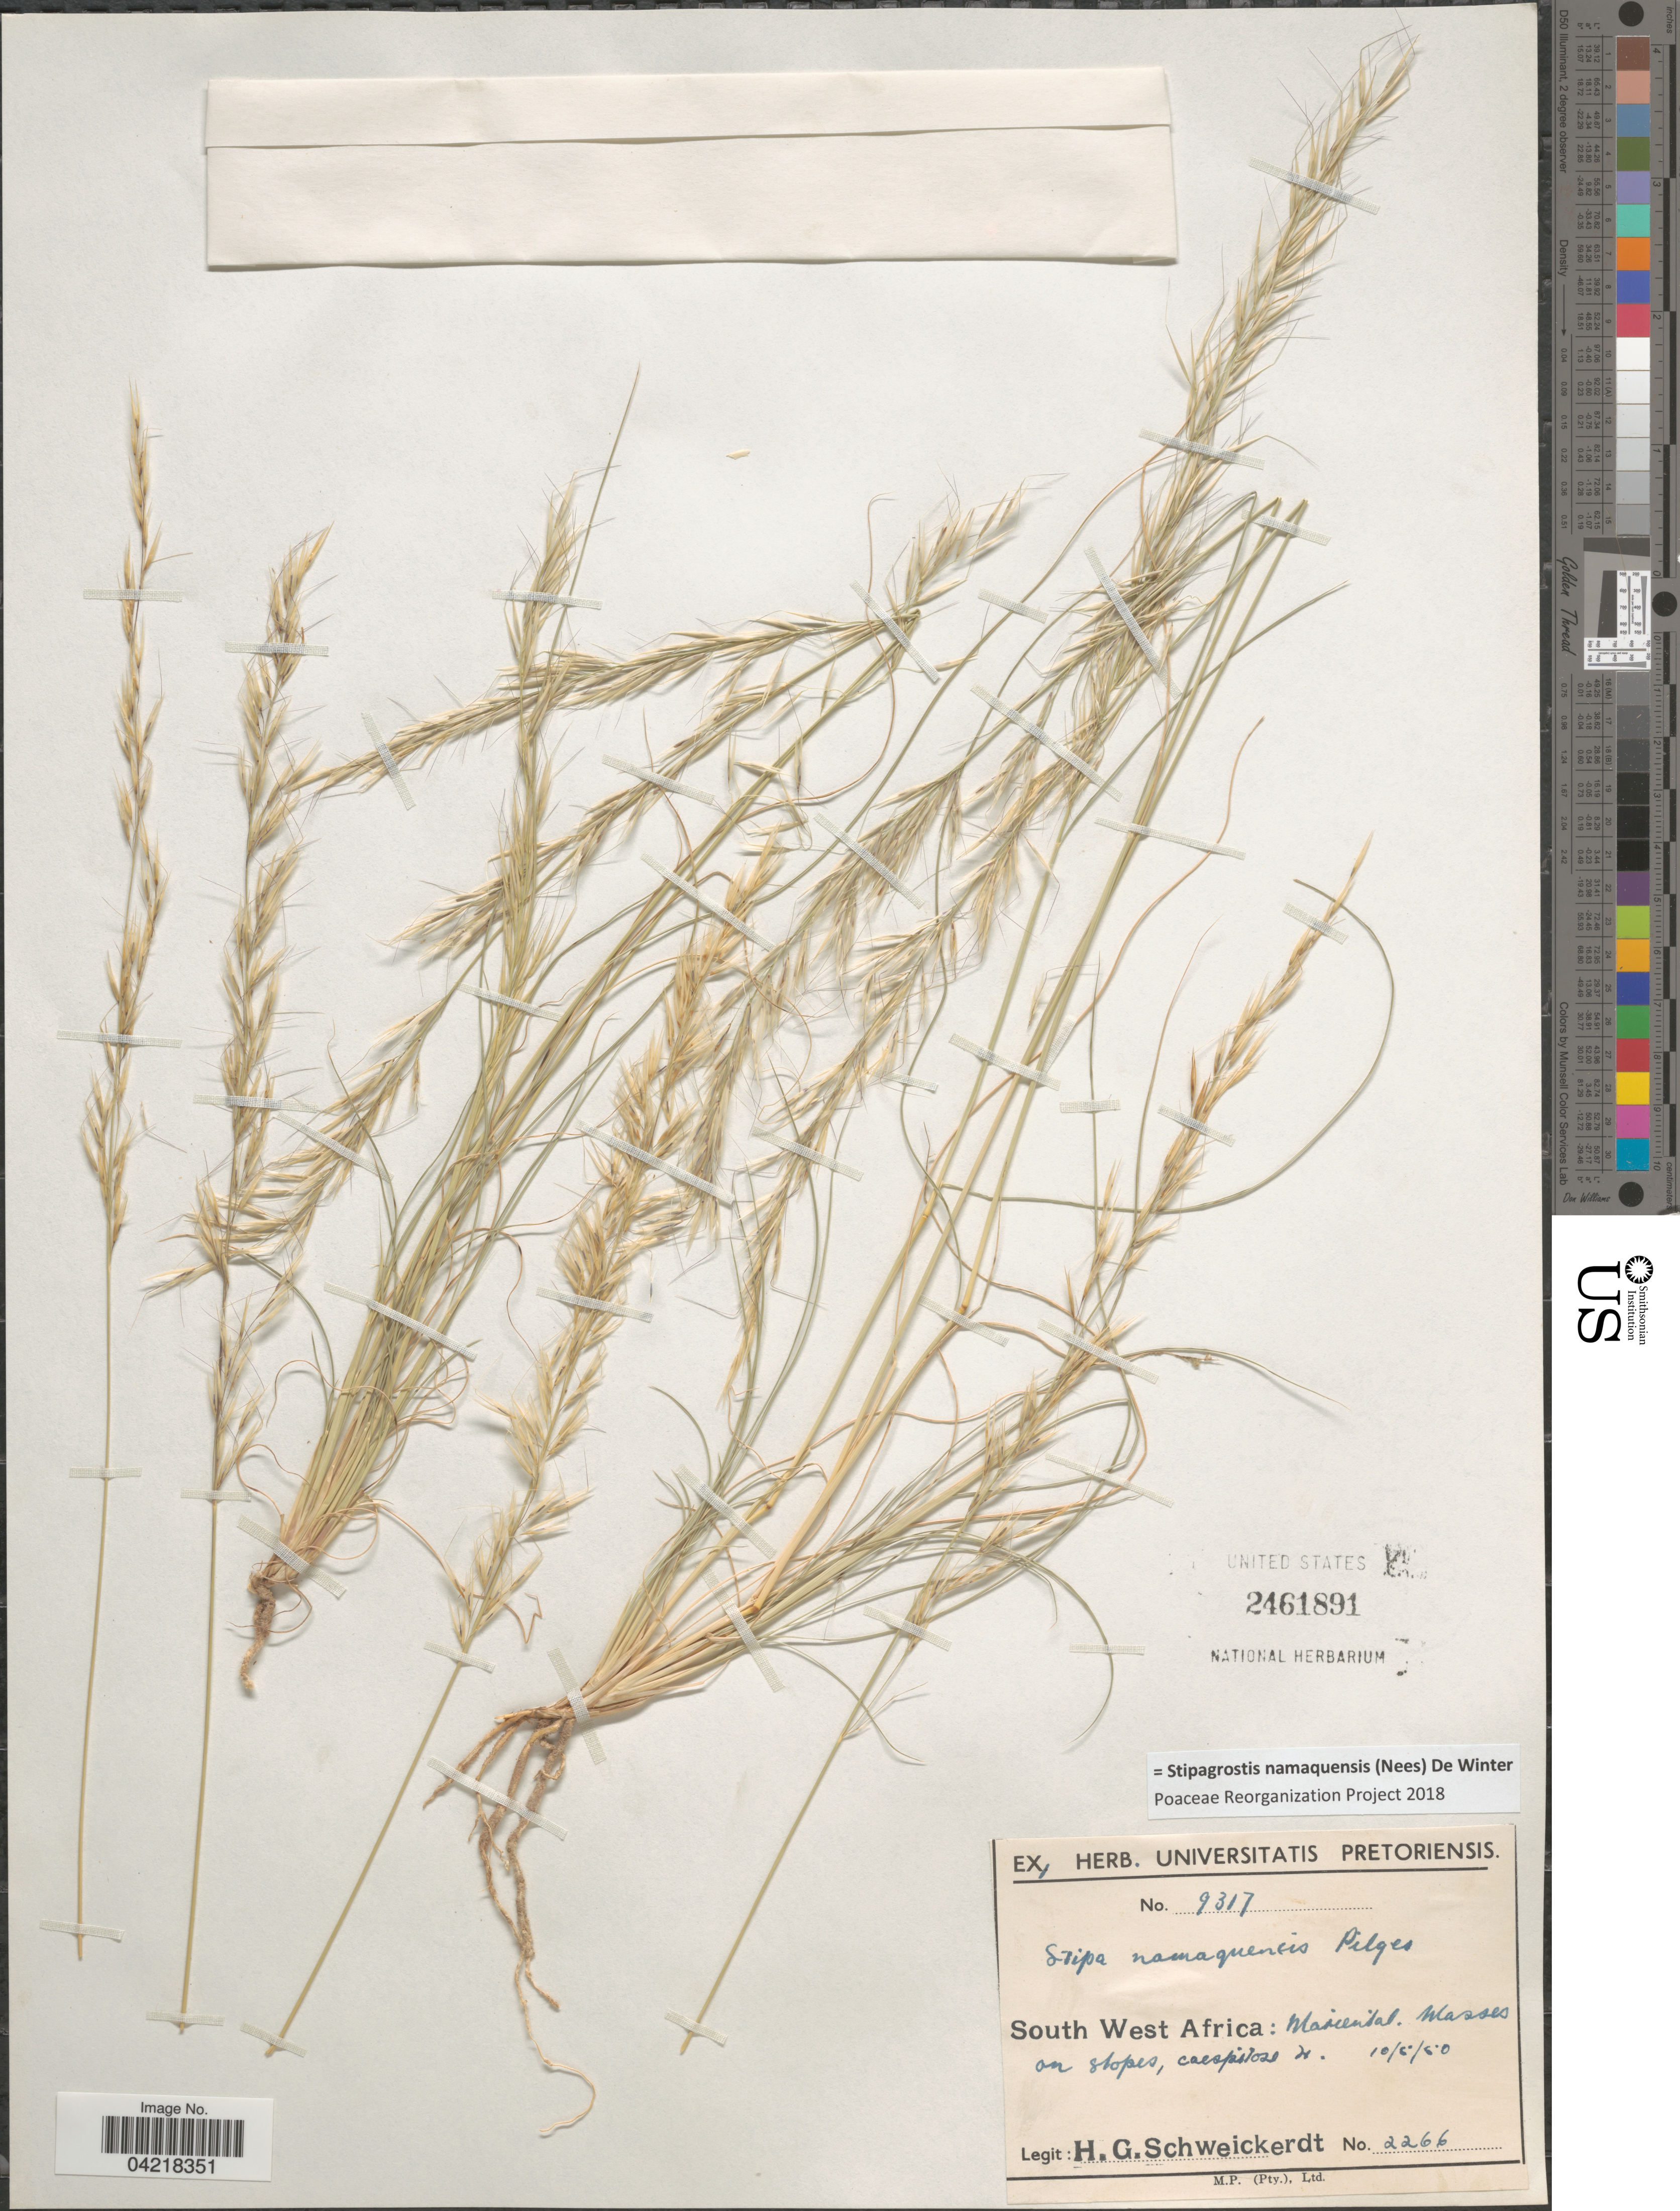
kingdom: Plantae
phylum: Tracheophyta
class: Liliopsida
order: Poales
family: Poaceae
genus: Stipagrostis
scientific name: Stipagrostis namaquensis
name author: (Nees) De Winter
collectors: H. Schweickerdt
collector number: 2266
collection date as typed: Transcribed d/m/y: 10/5/50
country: Namibia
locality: South West Africa: Mariental.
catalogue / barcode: US 2461891